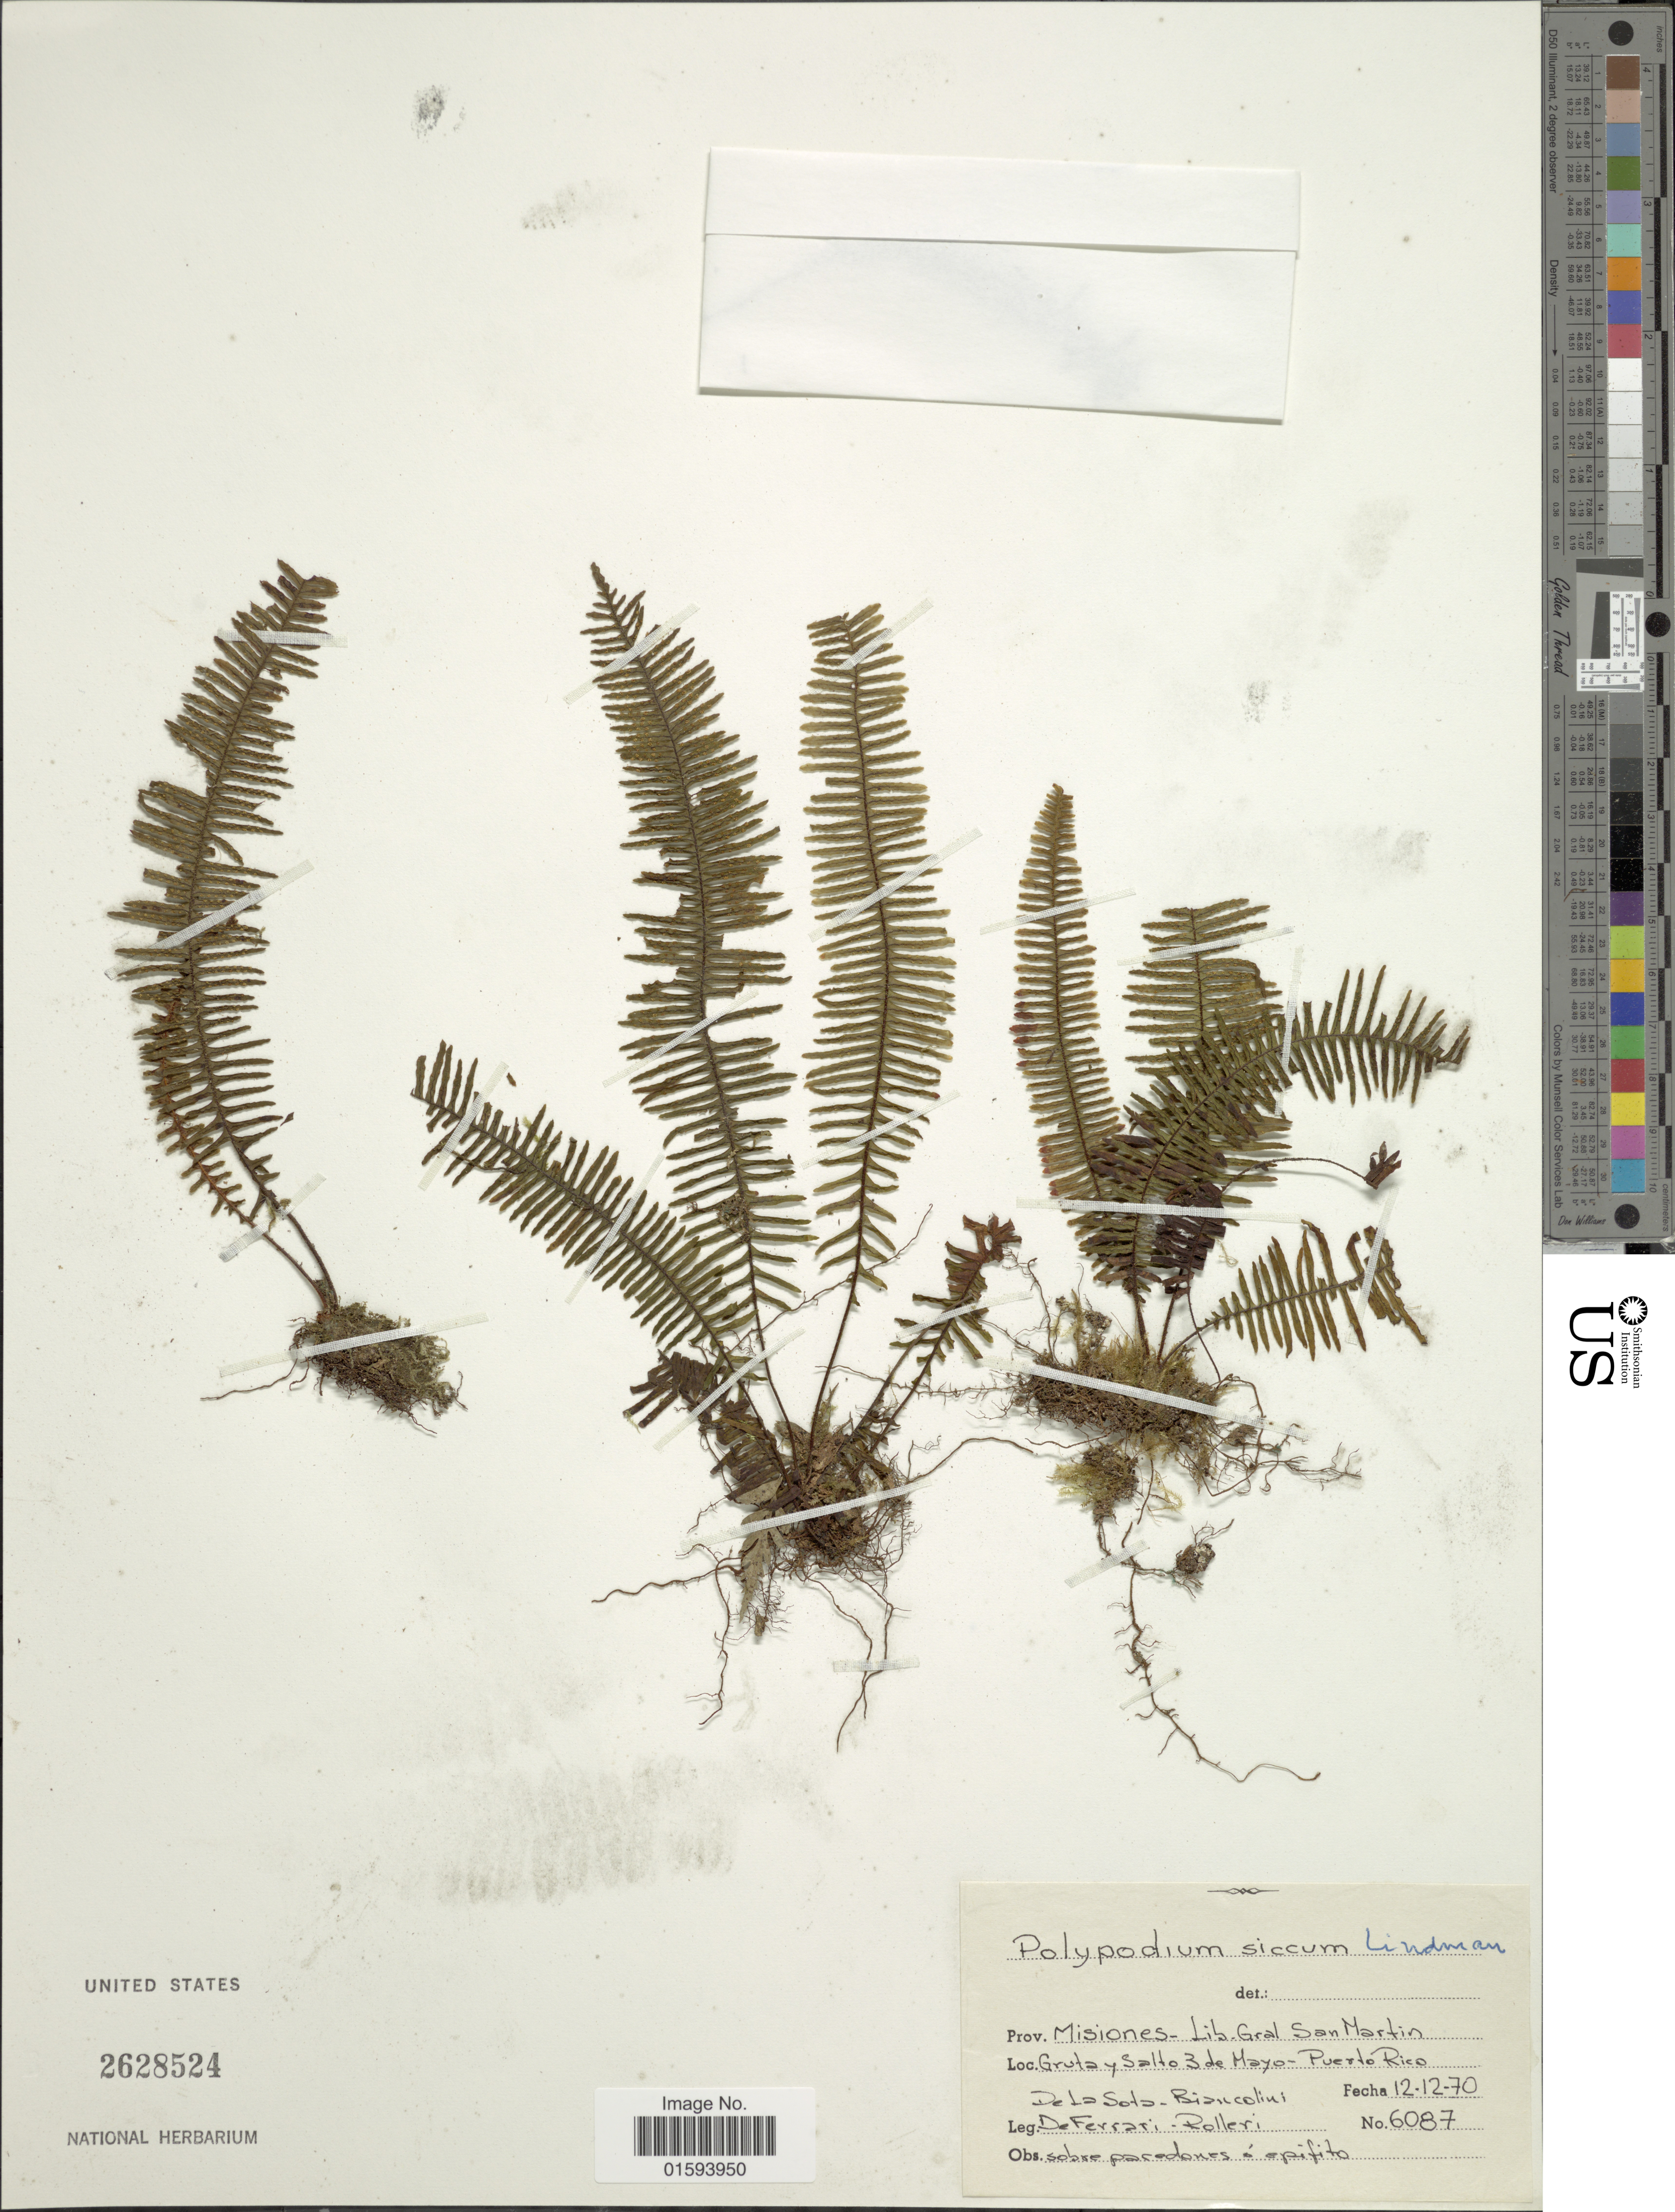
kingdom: Plantae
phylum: Tracheophyta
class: Polypodiopsida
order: Polypodiales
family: Polypodiaceae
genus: Pecluma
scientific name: Pecluma sicca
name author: (Lindm.) Price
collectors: de la Sota, Biancolini, De Ferrari & Rolleri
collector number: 6087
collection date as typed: Transcribed d/m/y: 12/12/70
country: Argentina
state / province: Misiones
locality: Prov. Misiones- Lib. Gral. San Martin, Gruta y Sallo 3 de Mayo- Puerto Rico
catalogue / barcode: US 2628524